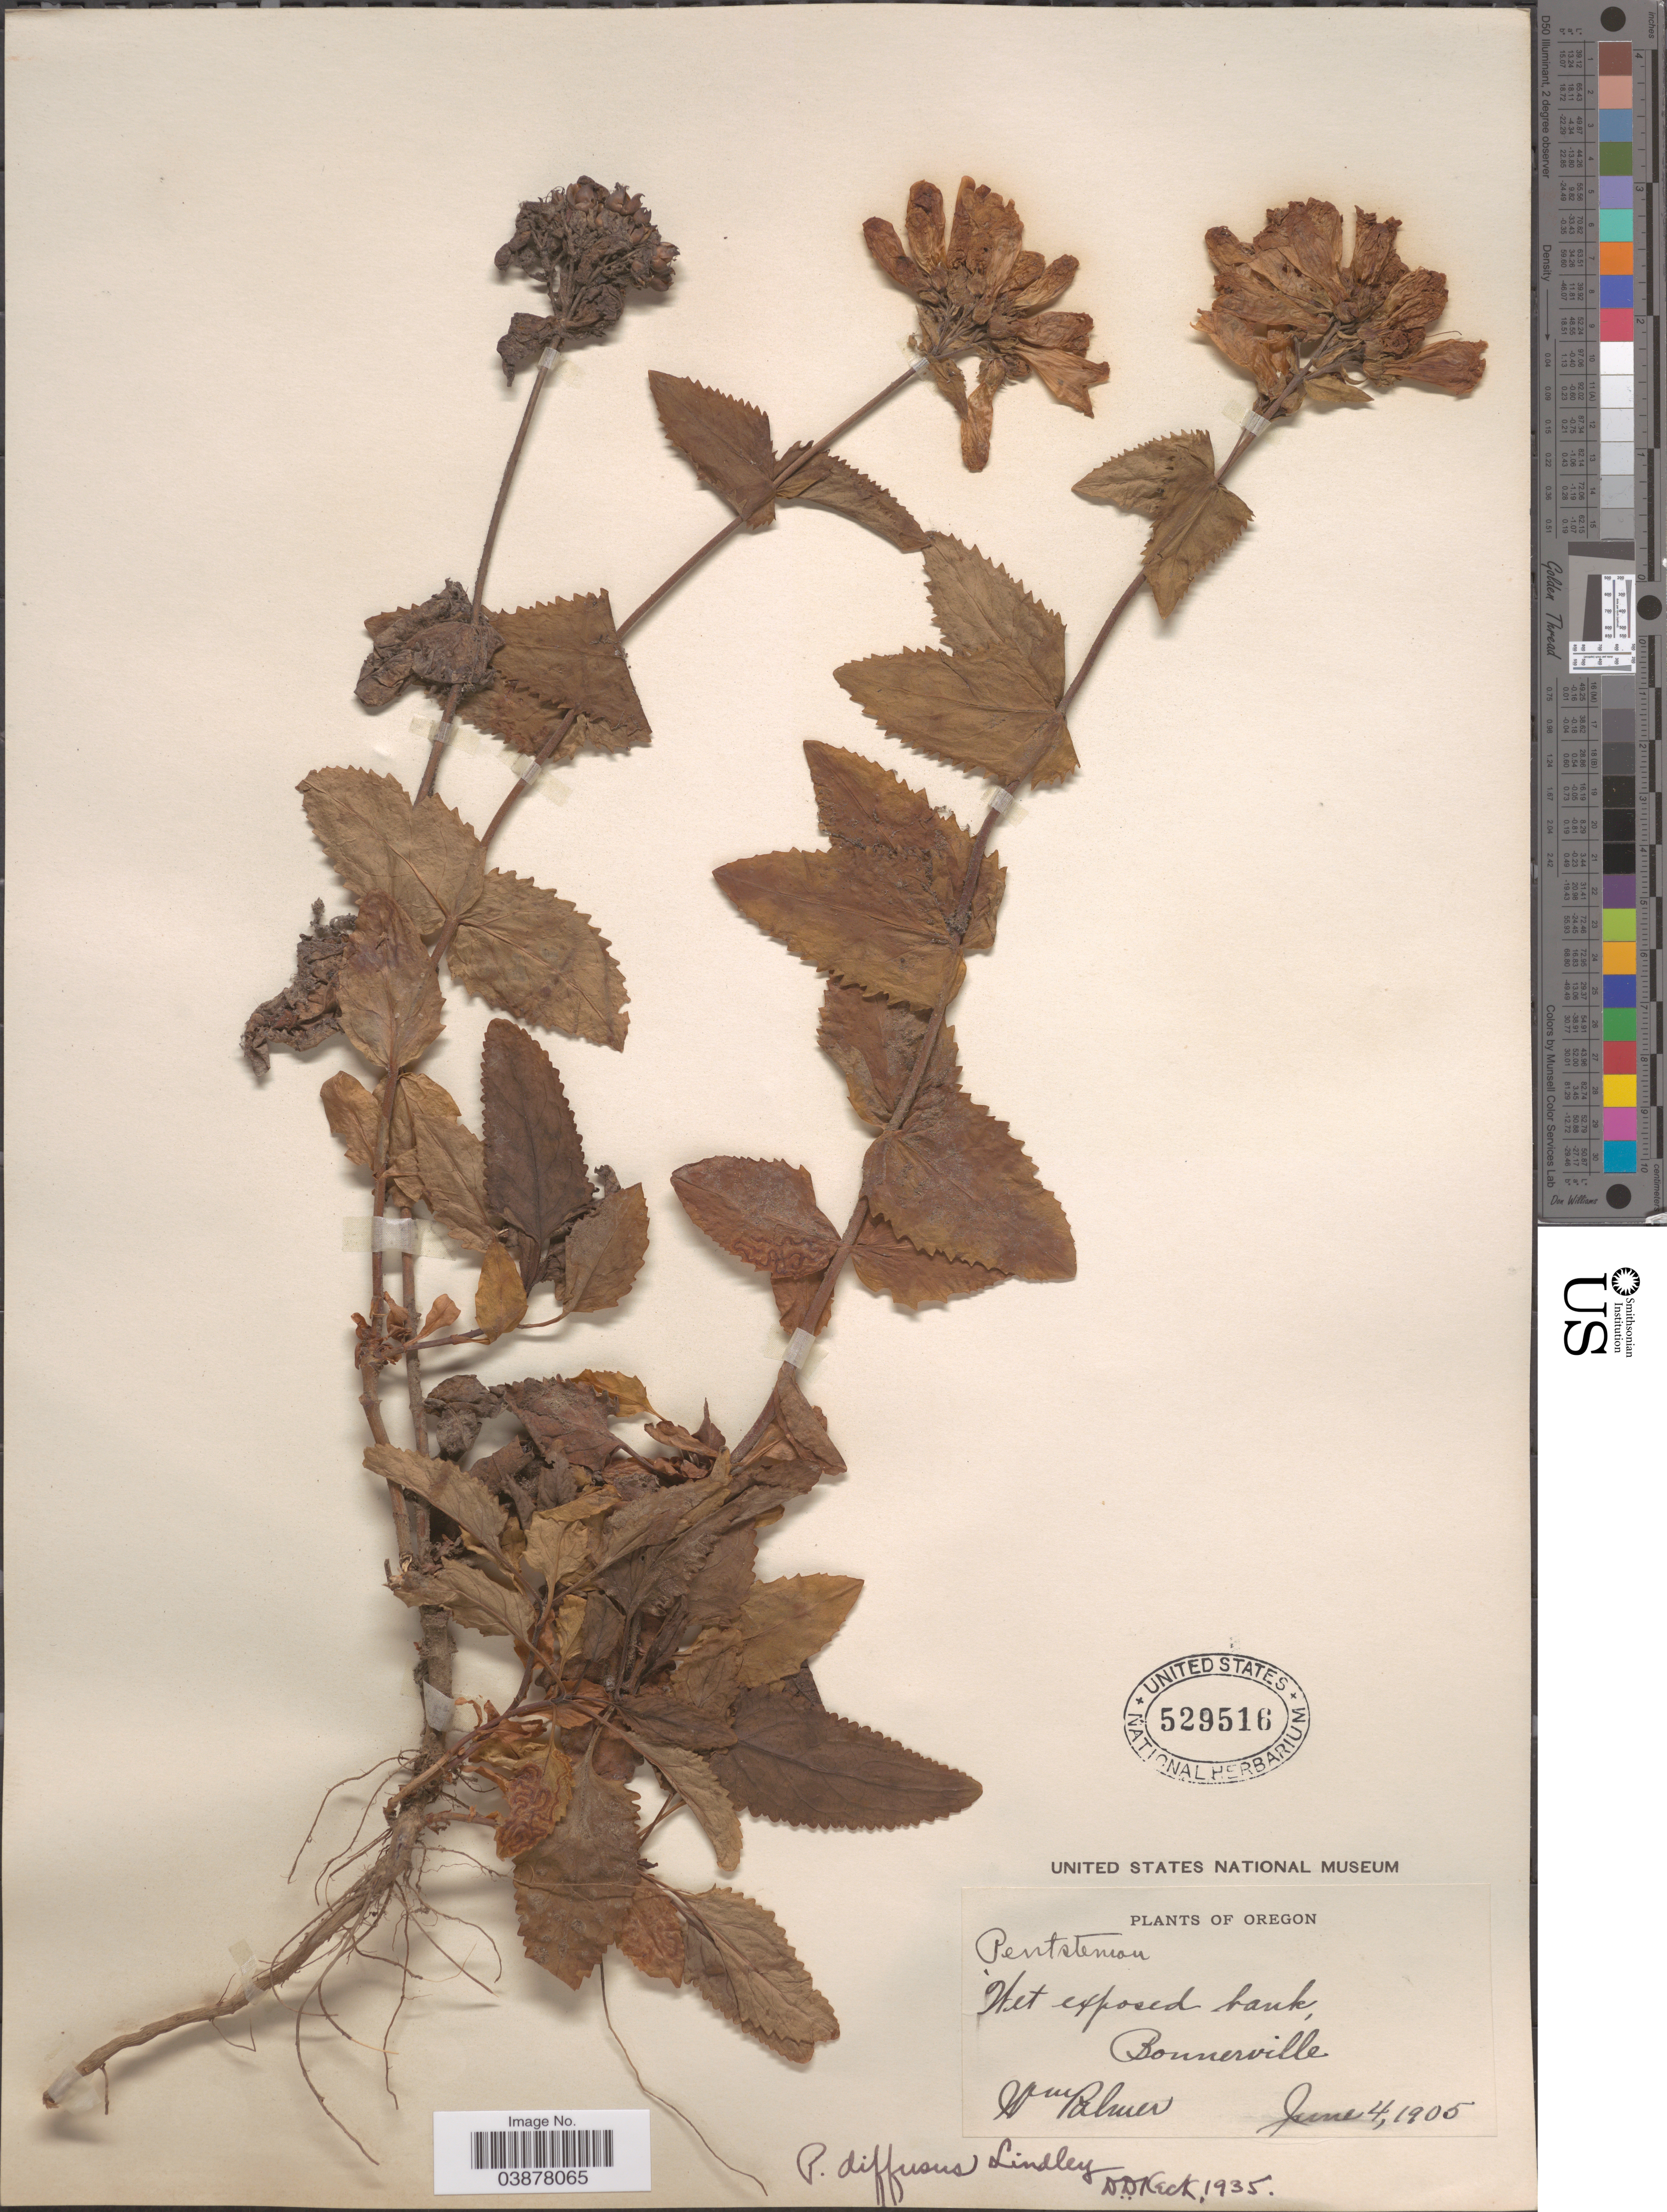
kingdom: Plantae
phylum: Tracheophyta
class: Magnoliopsida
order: Lamiales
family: Plantaginaceae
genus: Penstemon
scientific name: Penstemon serrulatus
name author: Menzies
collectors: W. Palmer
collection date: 1905-06-04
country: United States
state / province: Oregon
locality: Bonnerville.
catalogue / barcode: US 529516